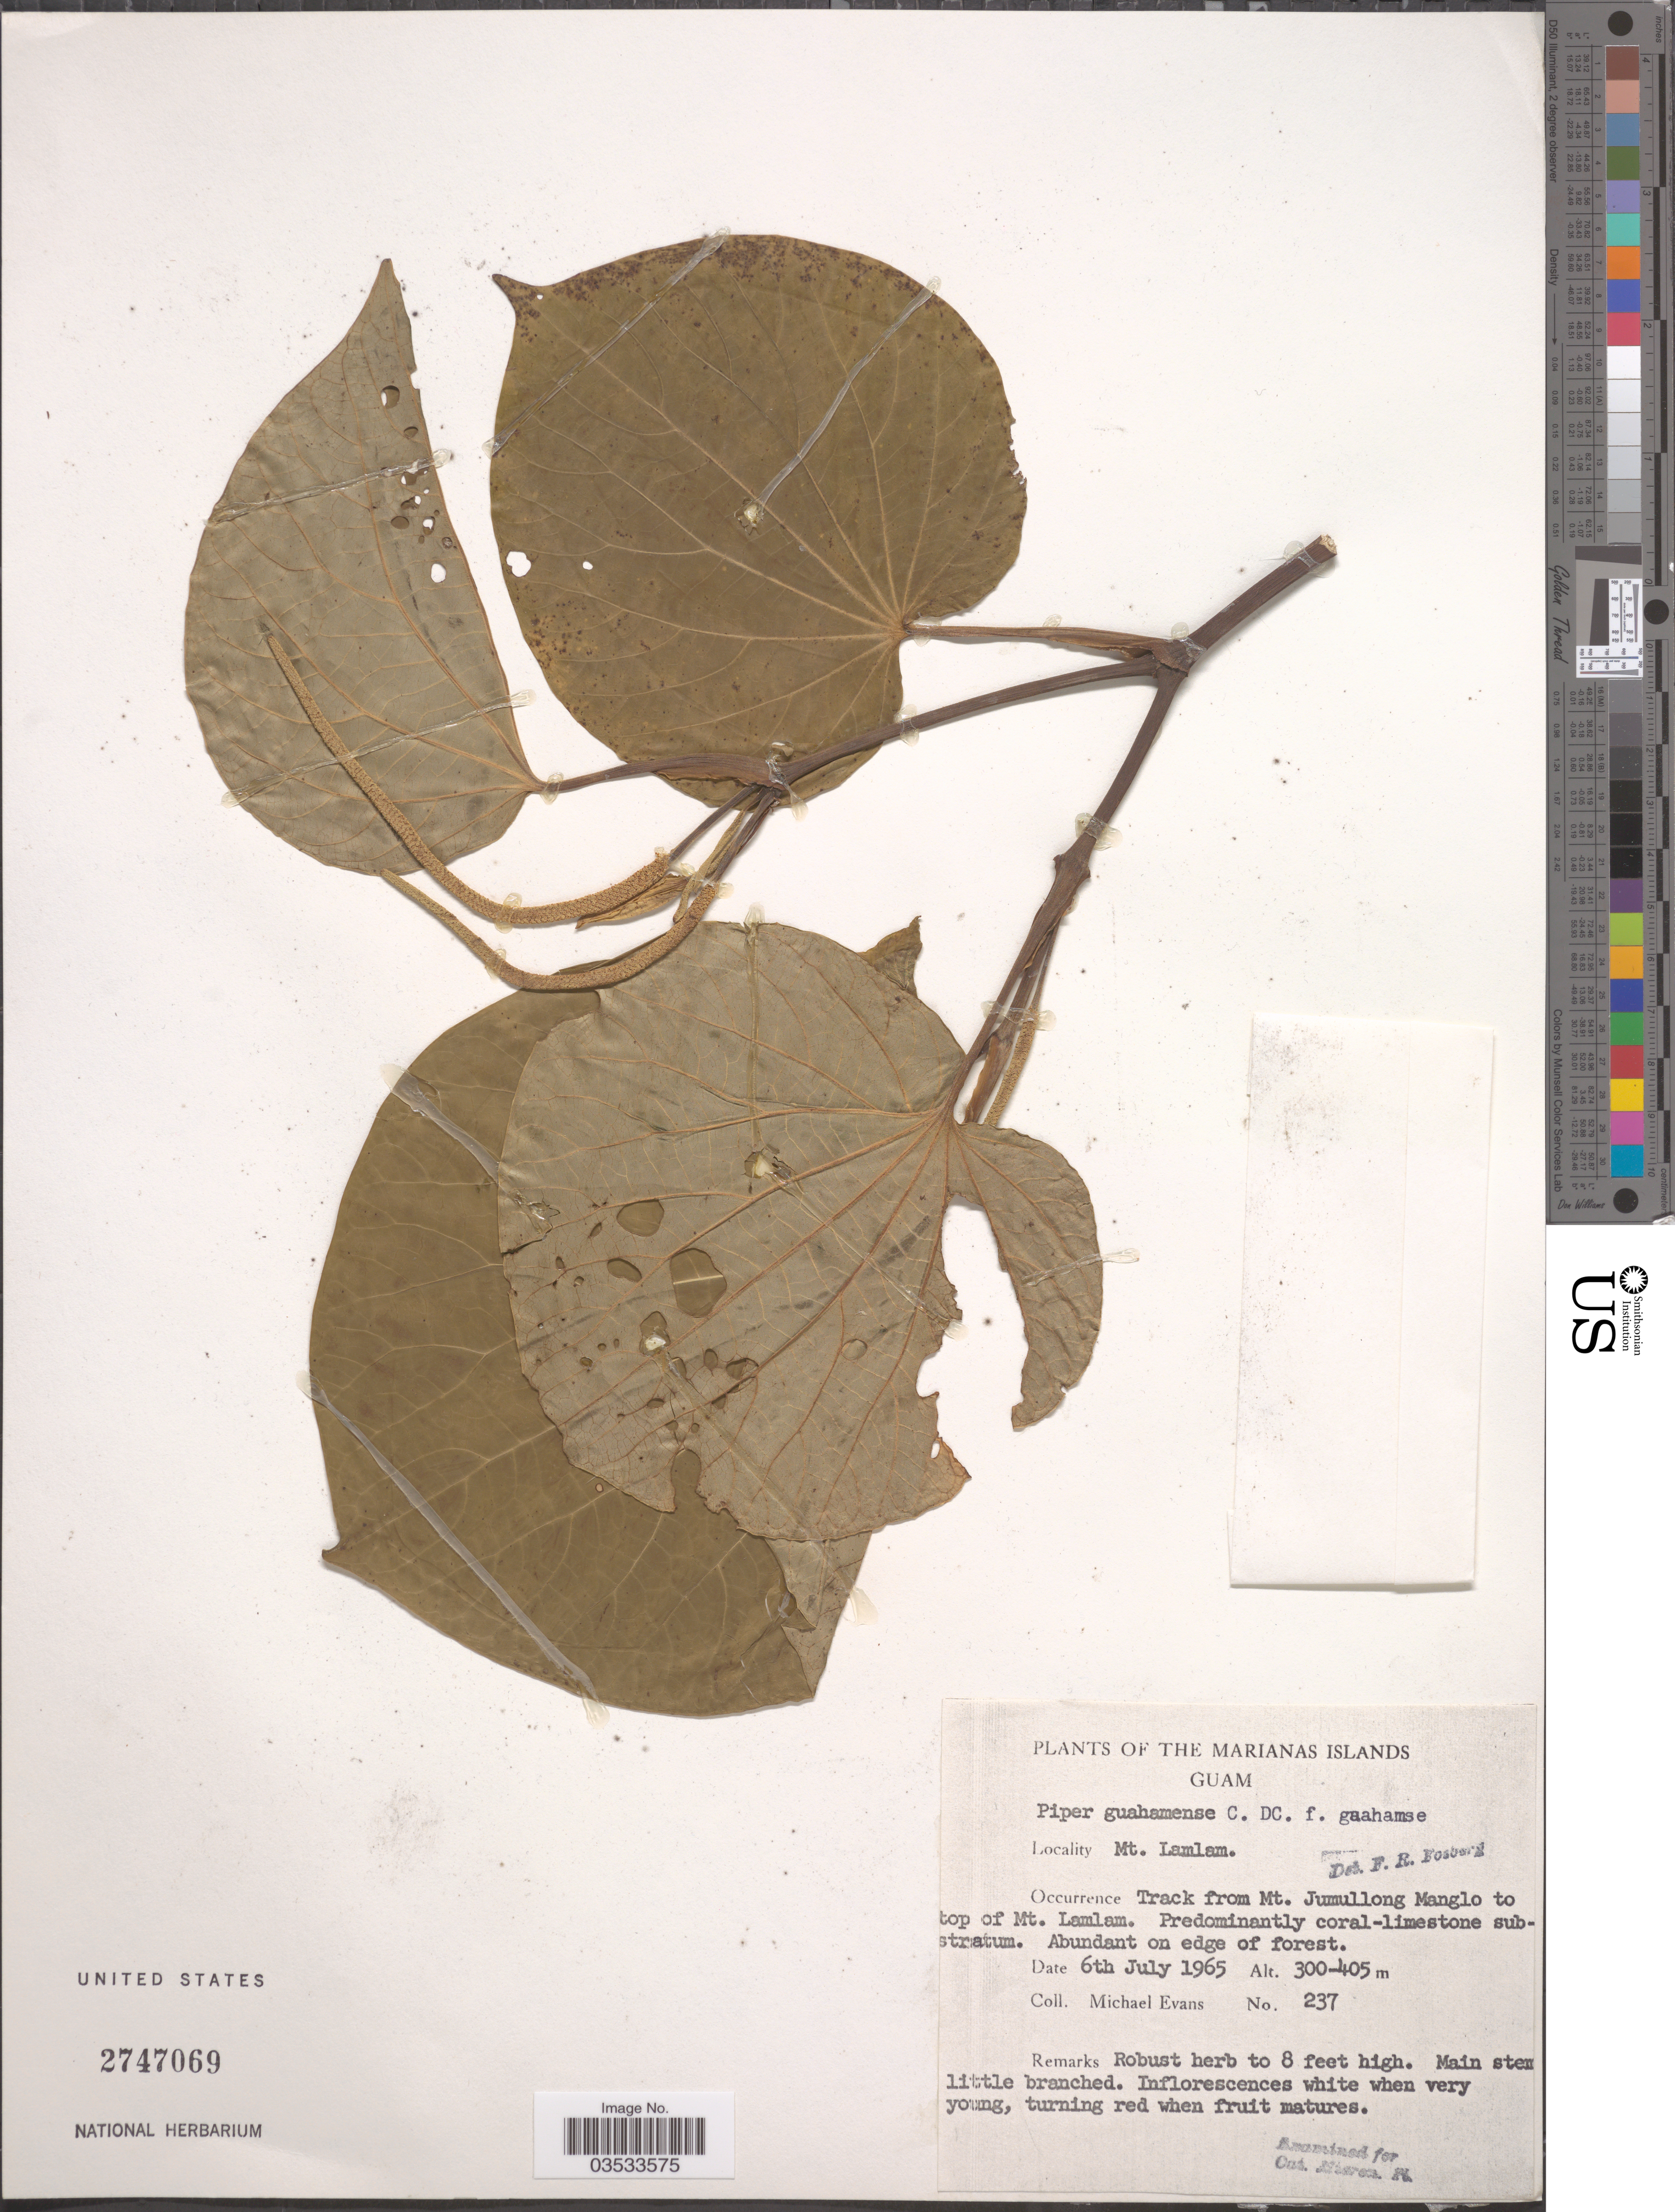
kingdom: Plantae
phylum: Tracheophyta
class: Magnoliopsida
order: Piperales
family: Piperaceae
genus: Piper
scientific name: Piper guahamense f. guahamense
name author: C. DC.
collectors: M. Evans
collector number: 237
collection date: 1965-07-06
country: Guam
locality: The Marianas Islands. Mt. Lamlam. Track from Mt. Jumullong Manglo to top of Mt. Lamlam.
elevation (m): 300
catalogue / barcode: US 2747069